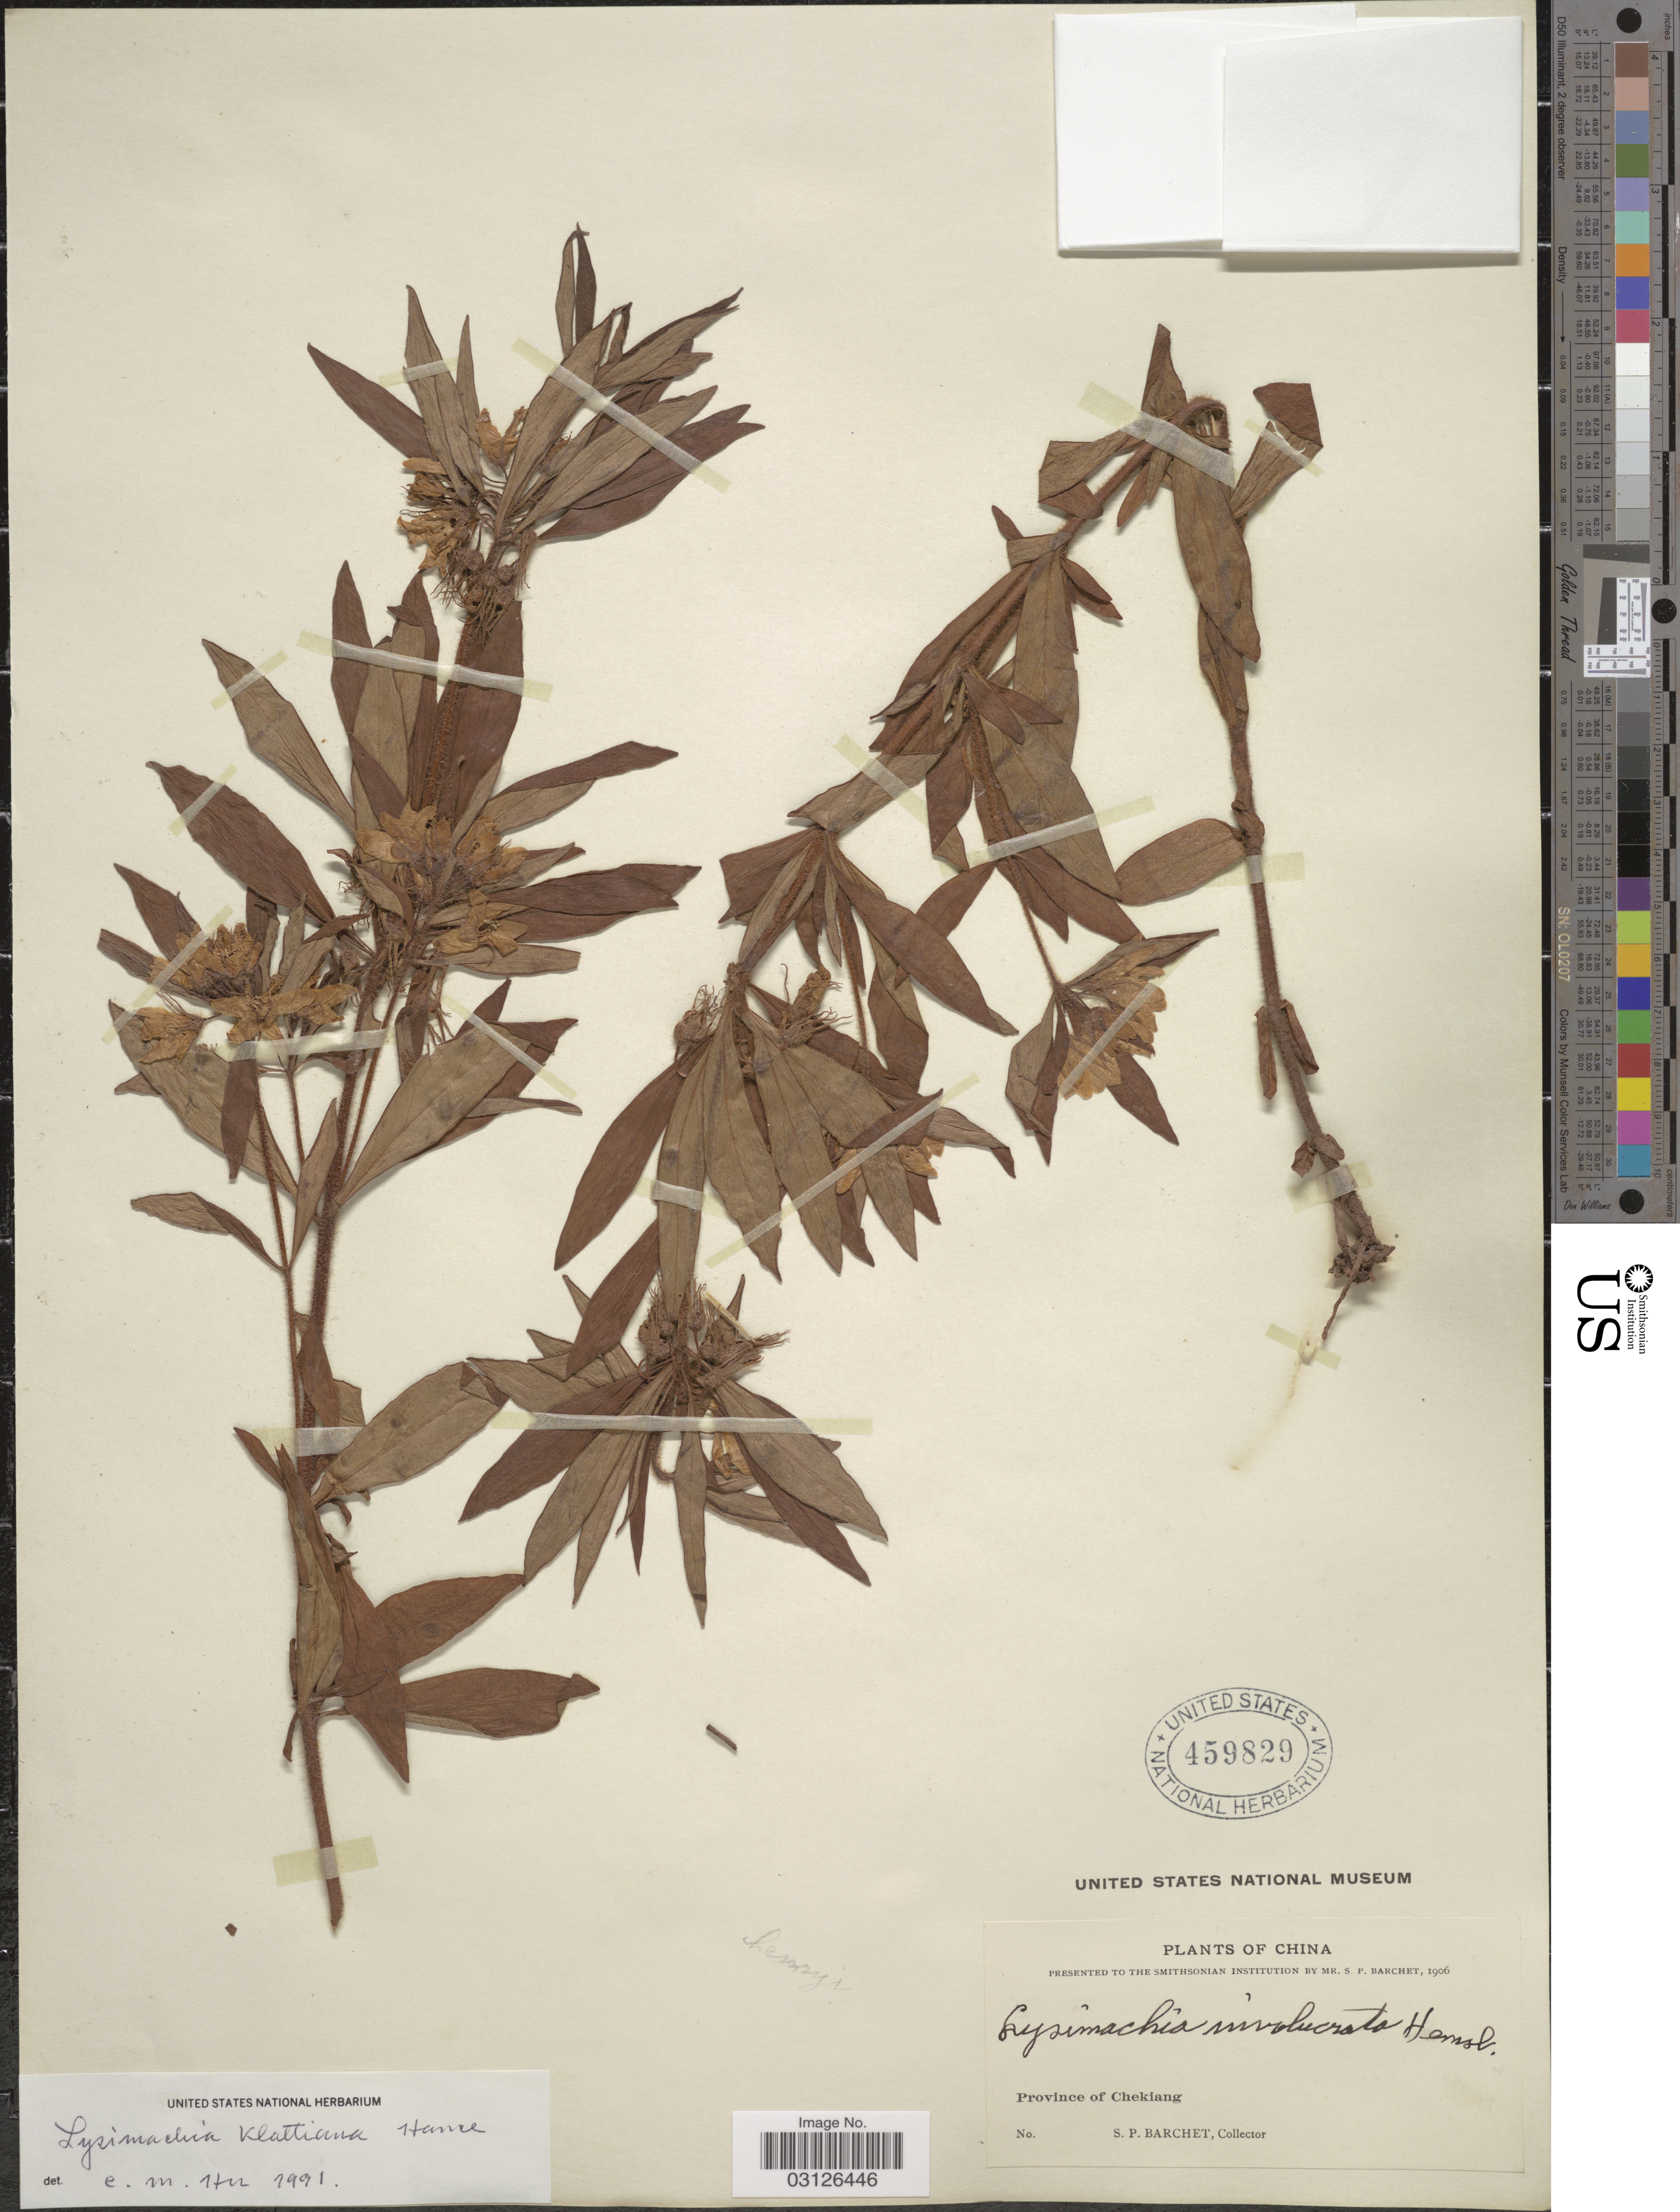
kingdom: Plantae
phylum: Tracheophyta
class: Magnoliopsida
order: Ericales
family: Primulaceae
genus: Lysimachia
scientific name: Lysimachia klattiana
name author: Hance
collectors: S. P. Barchet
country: China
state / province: Zhejiang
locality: Province of Chekiang.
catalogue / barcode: US 459829